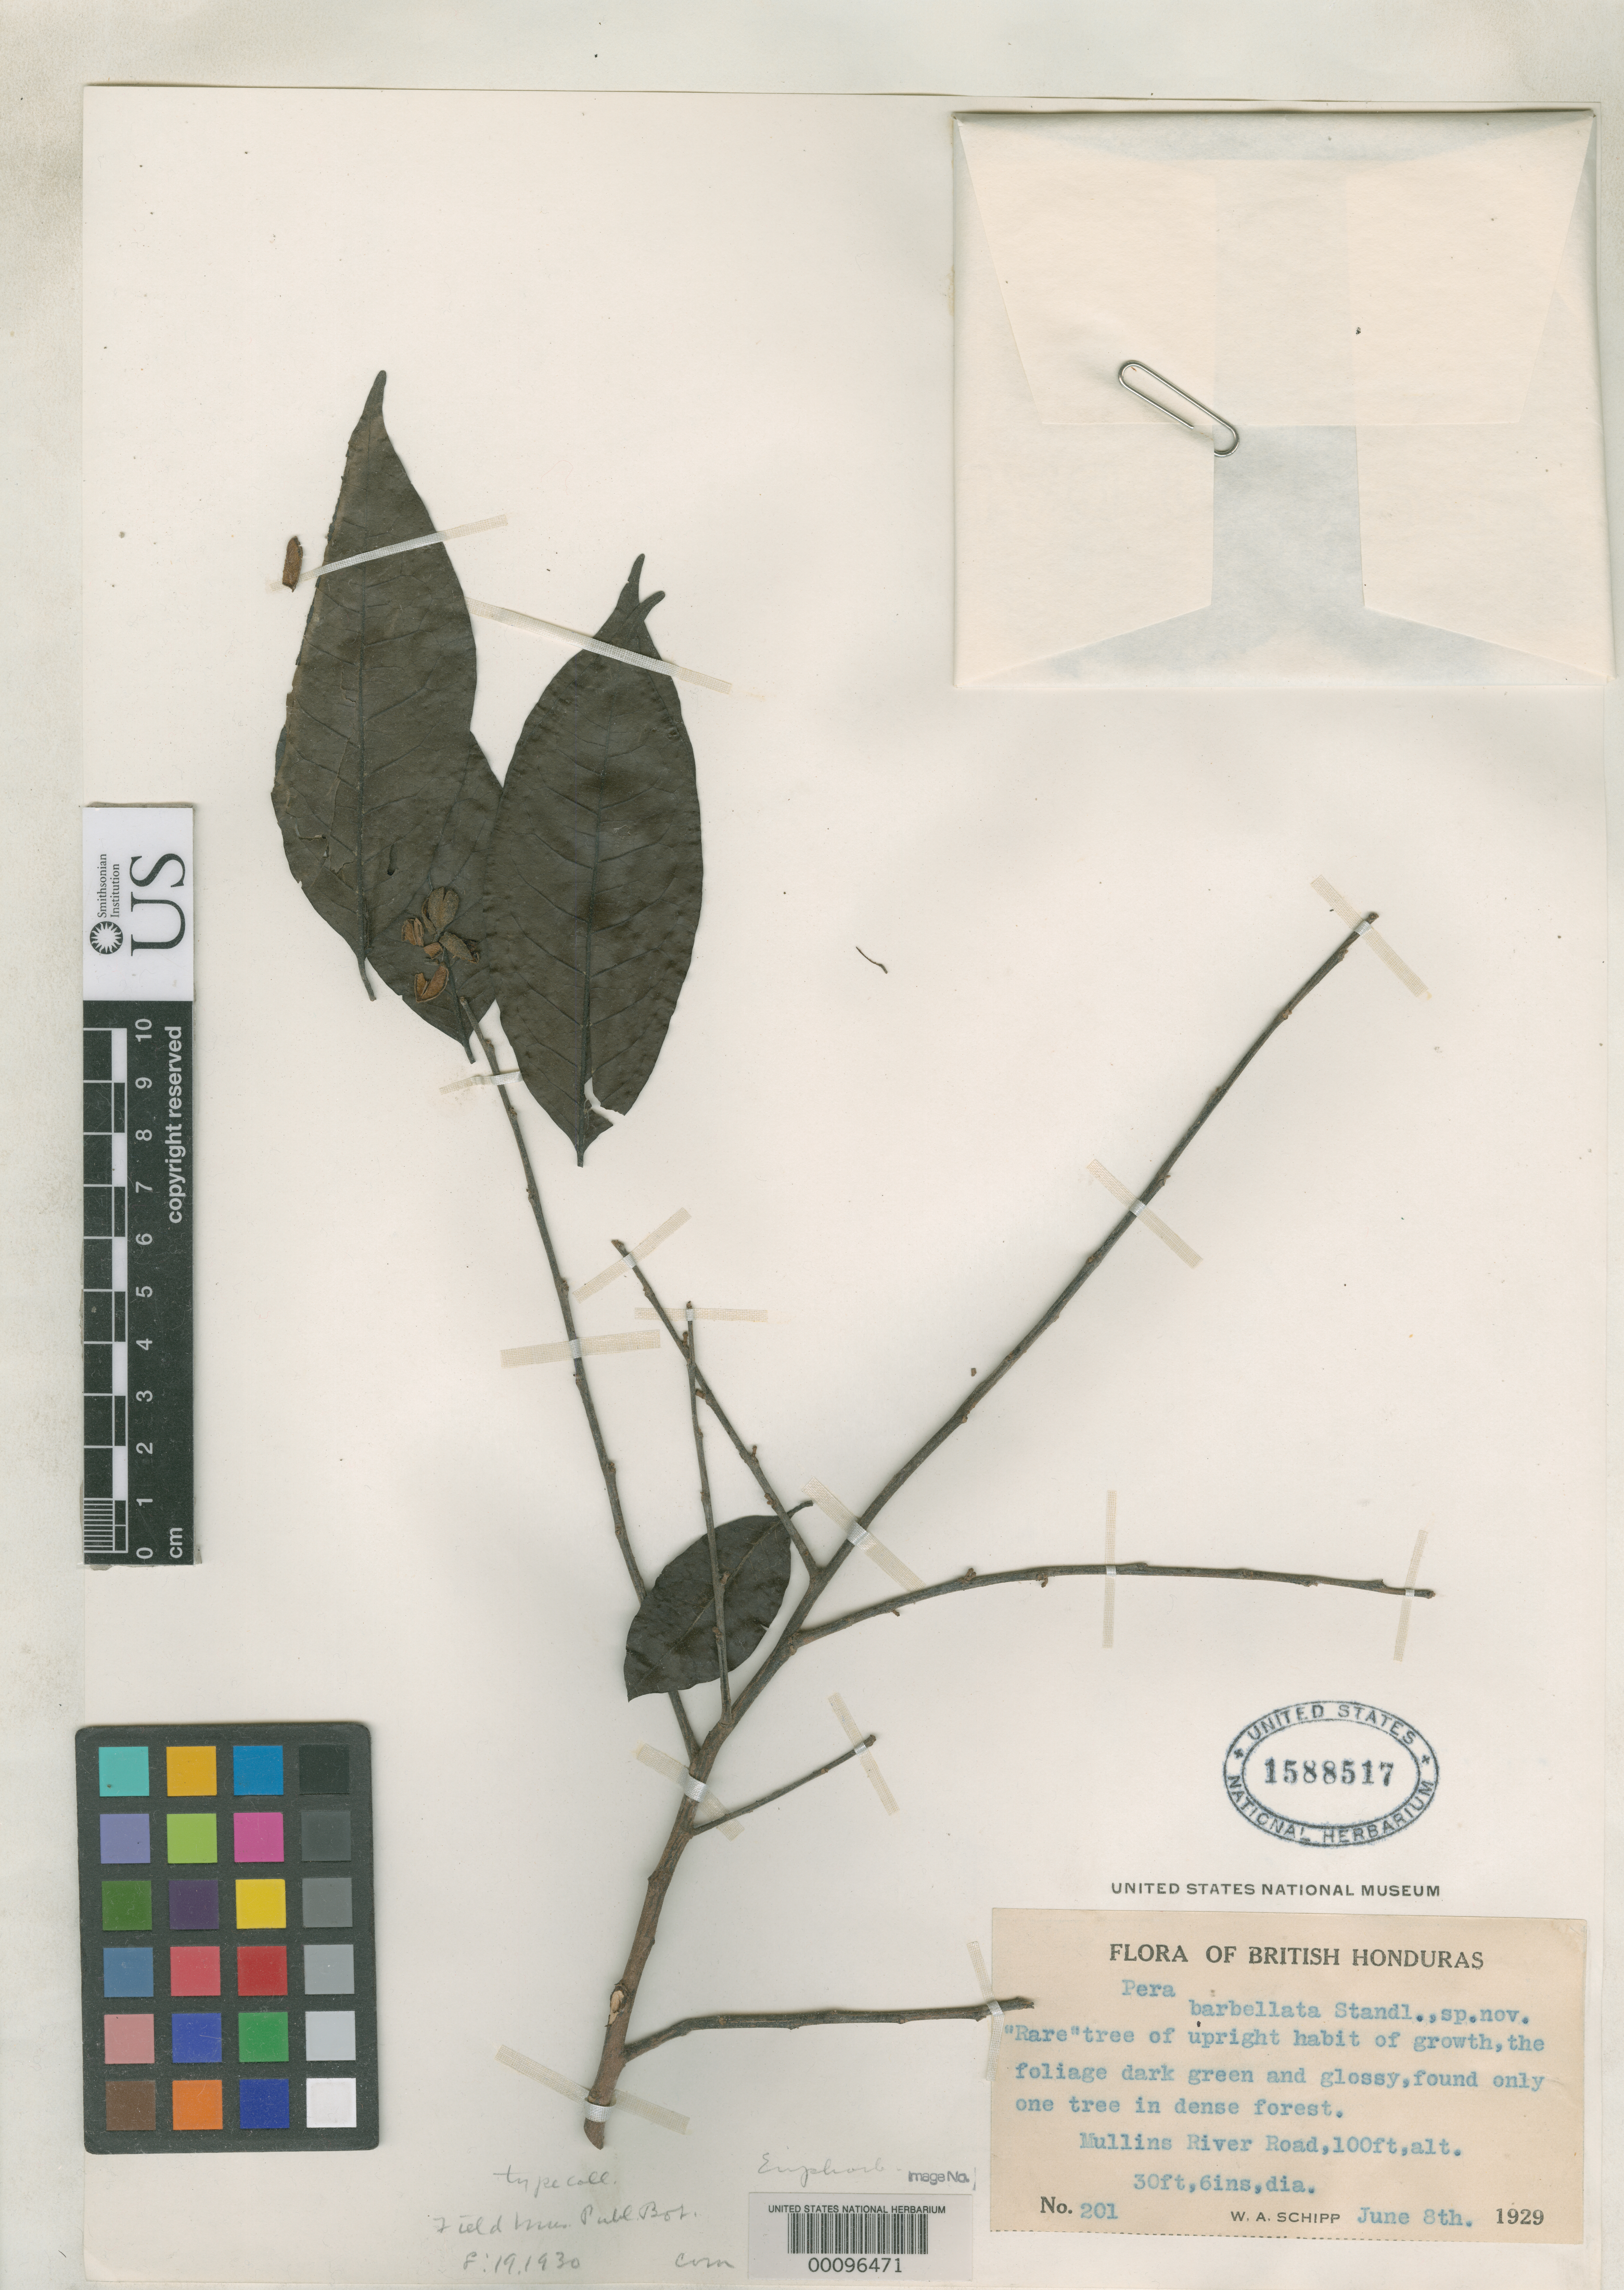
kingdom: Plantae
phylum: Tracheophyta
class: Magnoliopsida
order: Malpighiales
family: Peraceae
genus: Pera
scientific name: Pera barbellata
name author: Standl.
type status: Isotype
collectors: W. Schipp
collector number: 201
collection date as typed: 08 Jun 1929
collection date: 1929-06-08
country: Belize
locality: Mullins River road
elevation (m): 30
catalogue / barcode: US 1588517